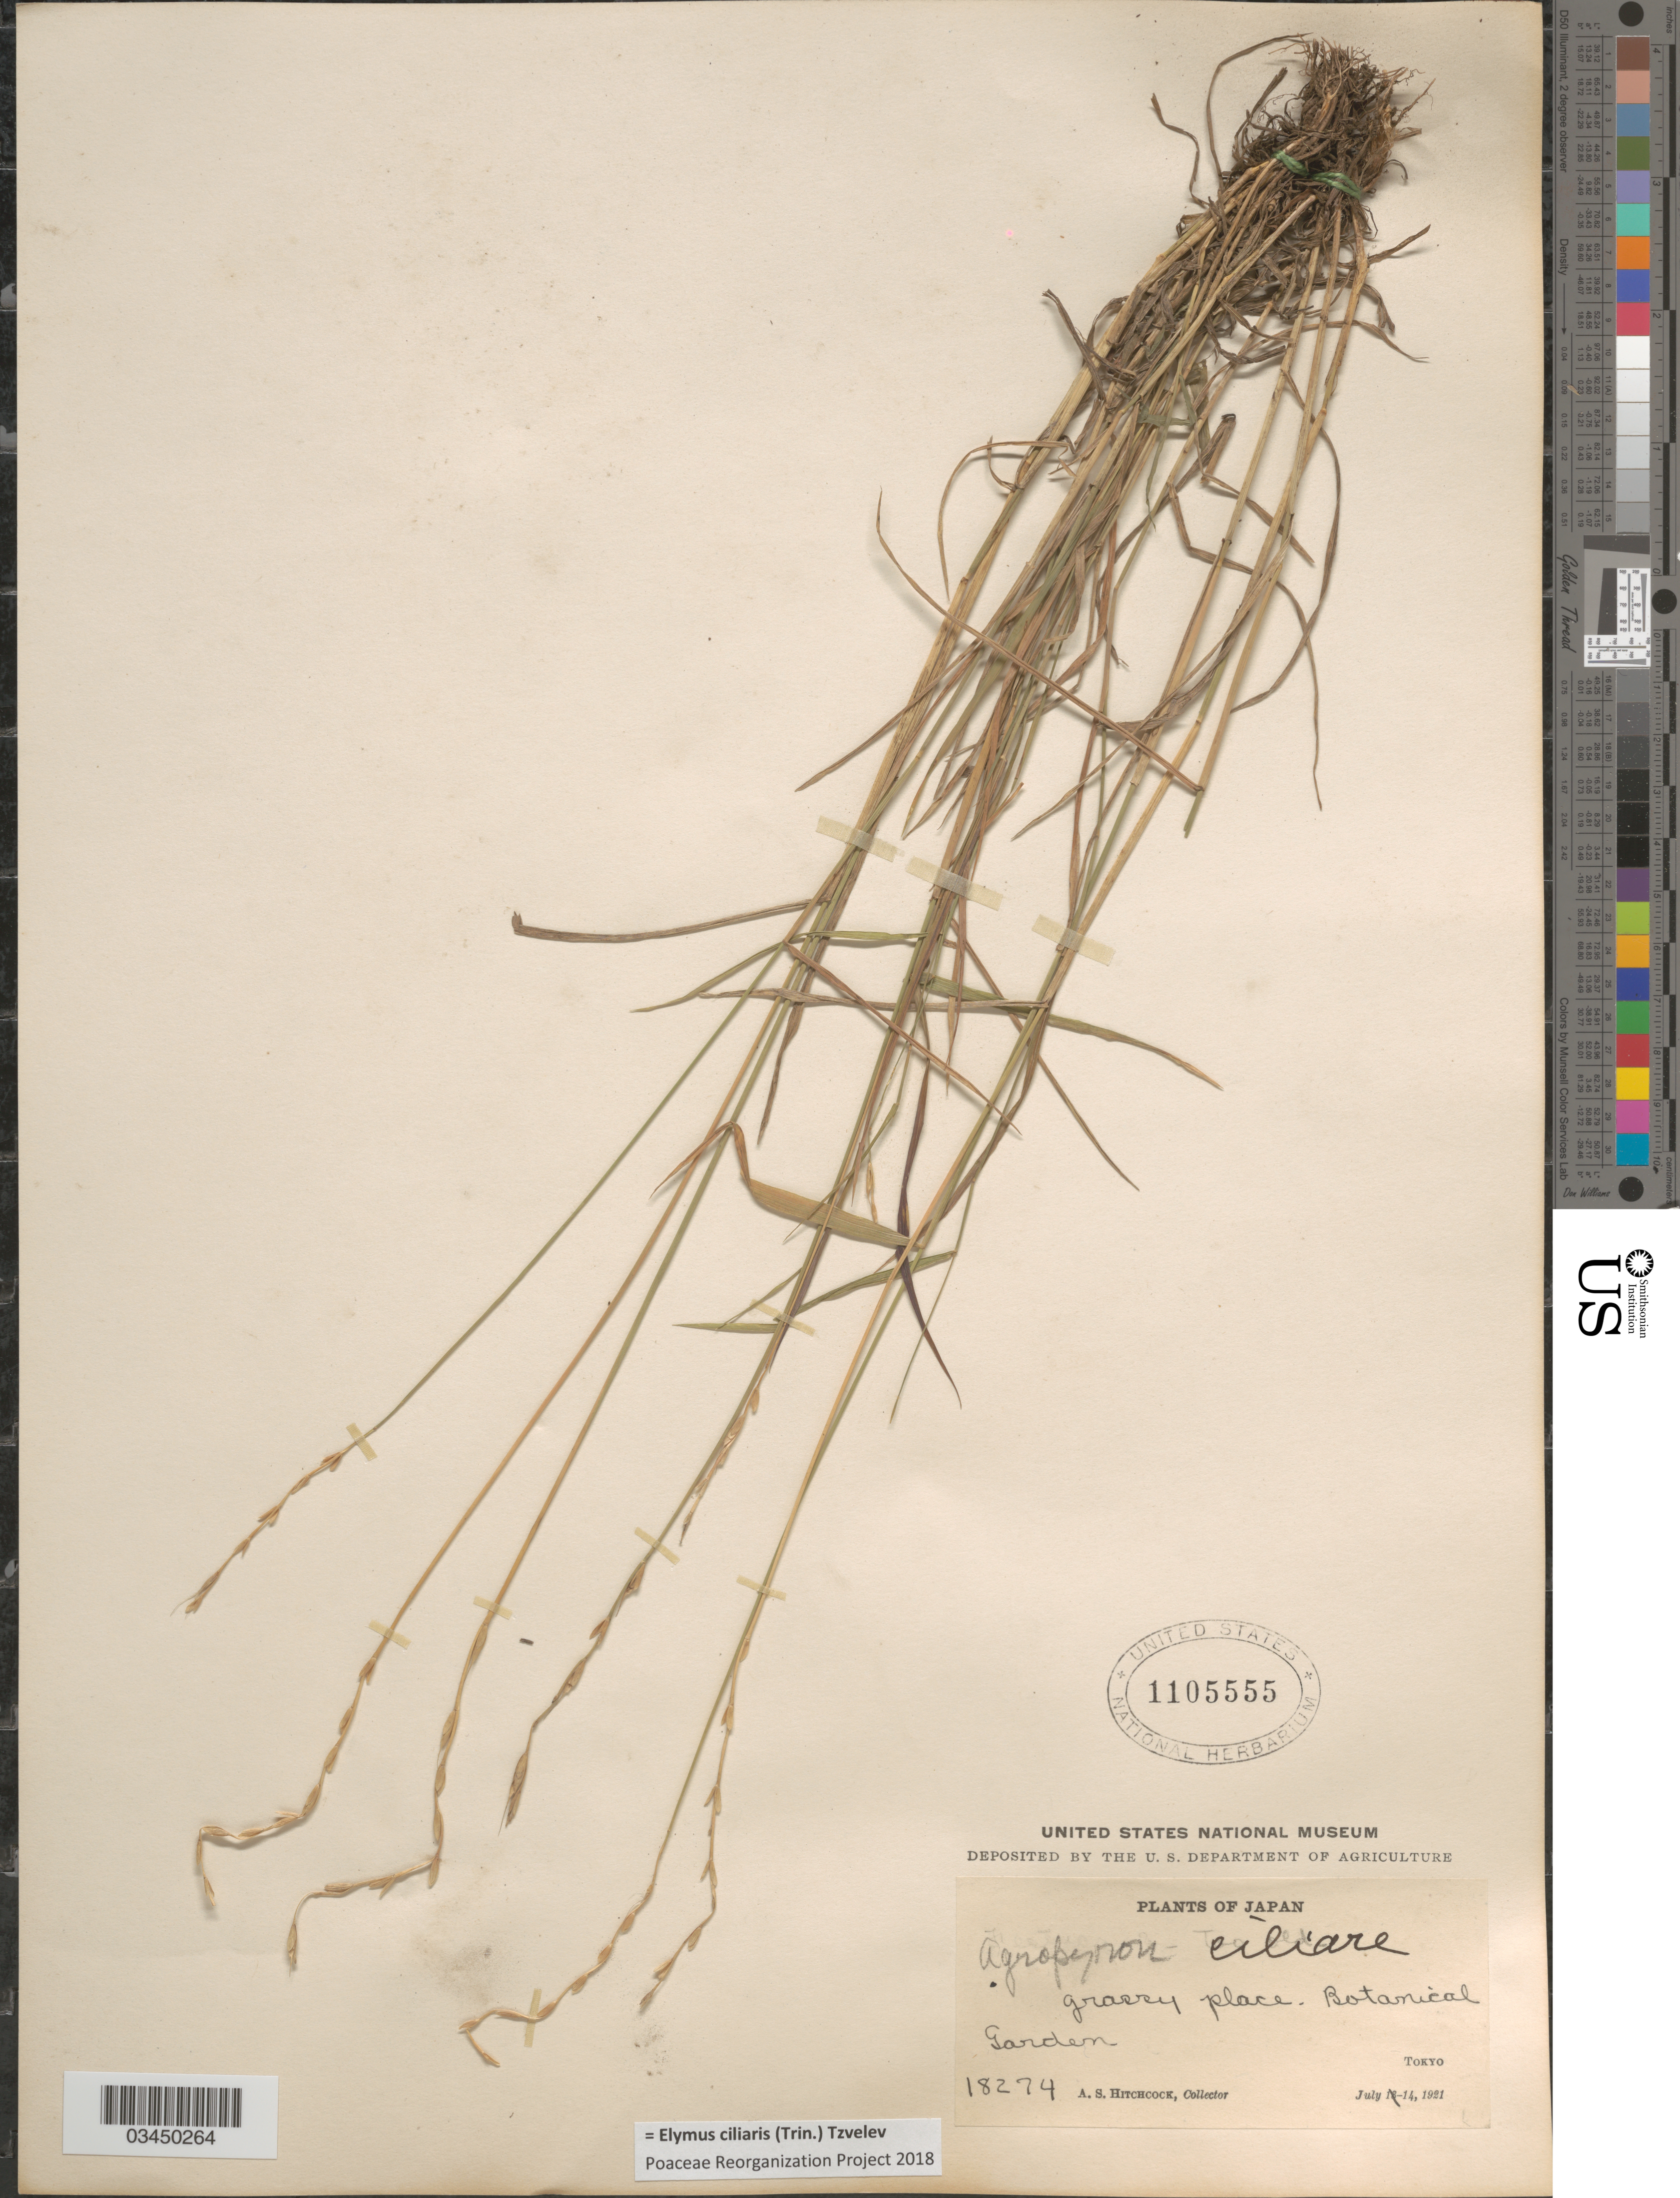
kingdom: Plantae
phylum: Tracheophyta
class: Liliopsida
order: Poales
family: Poaceae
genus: Elymus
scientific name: Elymus ciliaris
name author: (Trin.) Tzvelev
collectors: A. S. Hitchcock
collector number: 18274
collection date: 1921-07-14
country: Japan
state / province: Tokyo, Federal City of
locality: Grassy place. Botanical Garden. Tokyo.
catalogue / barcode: US 1105555